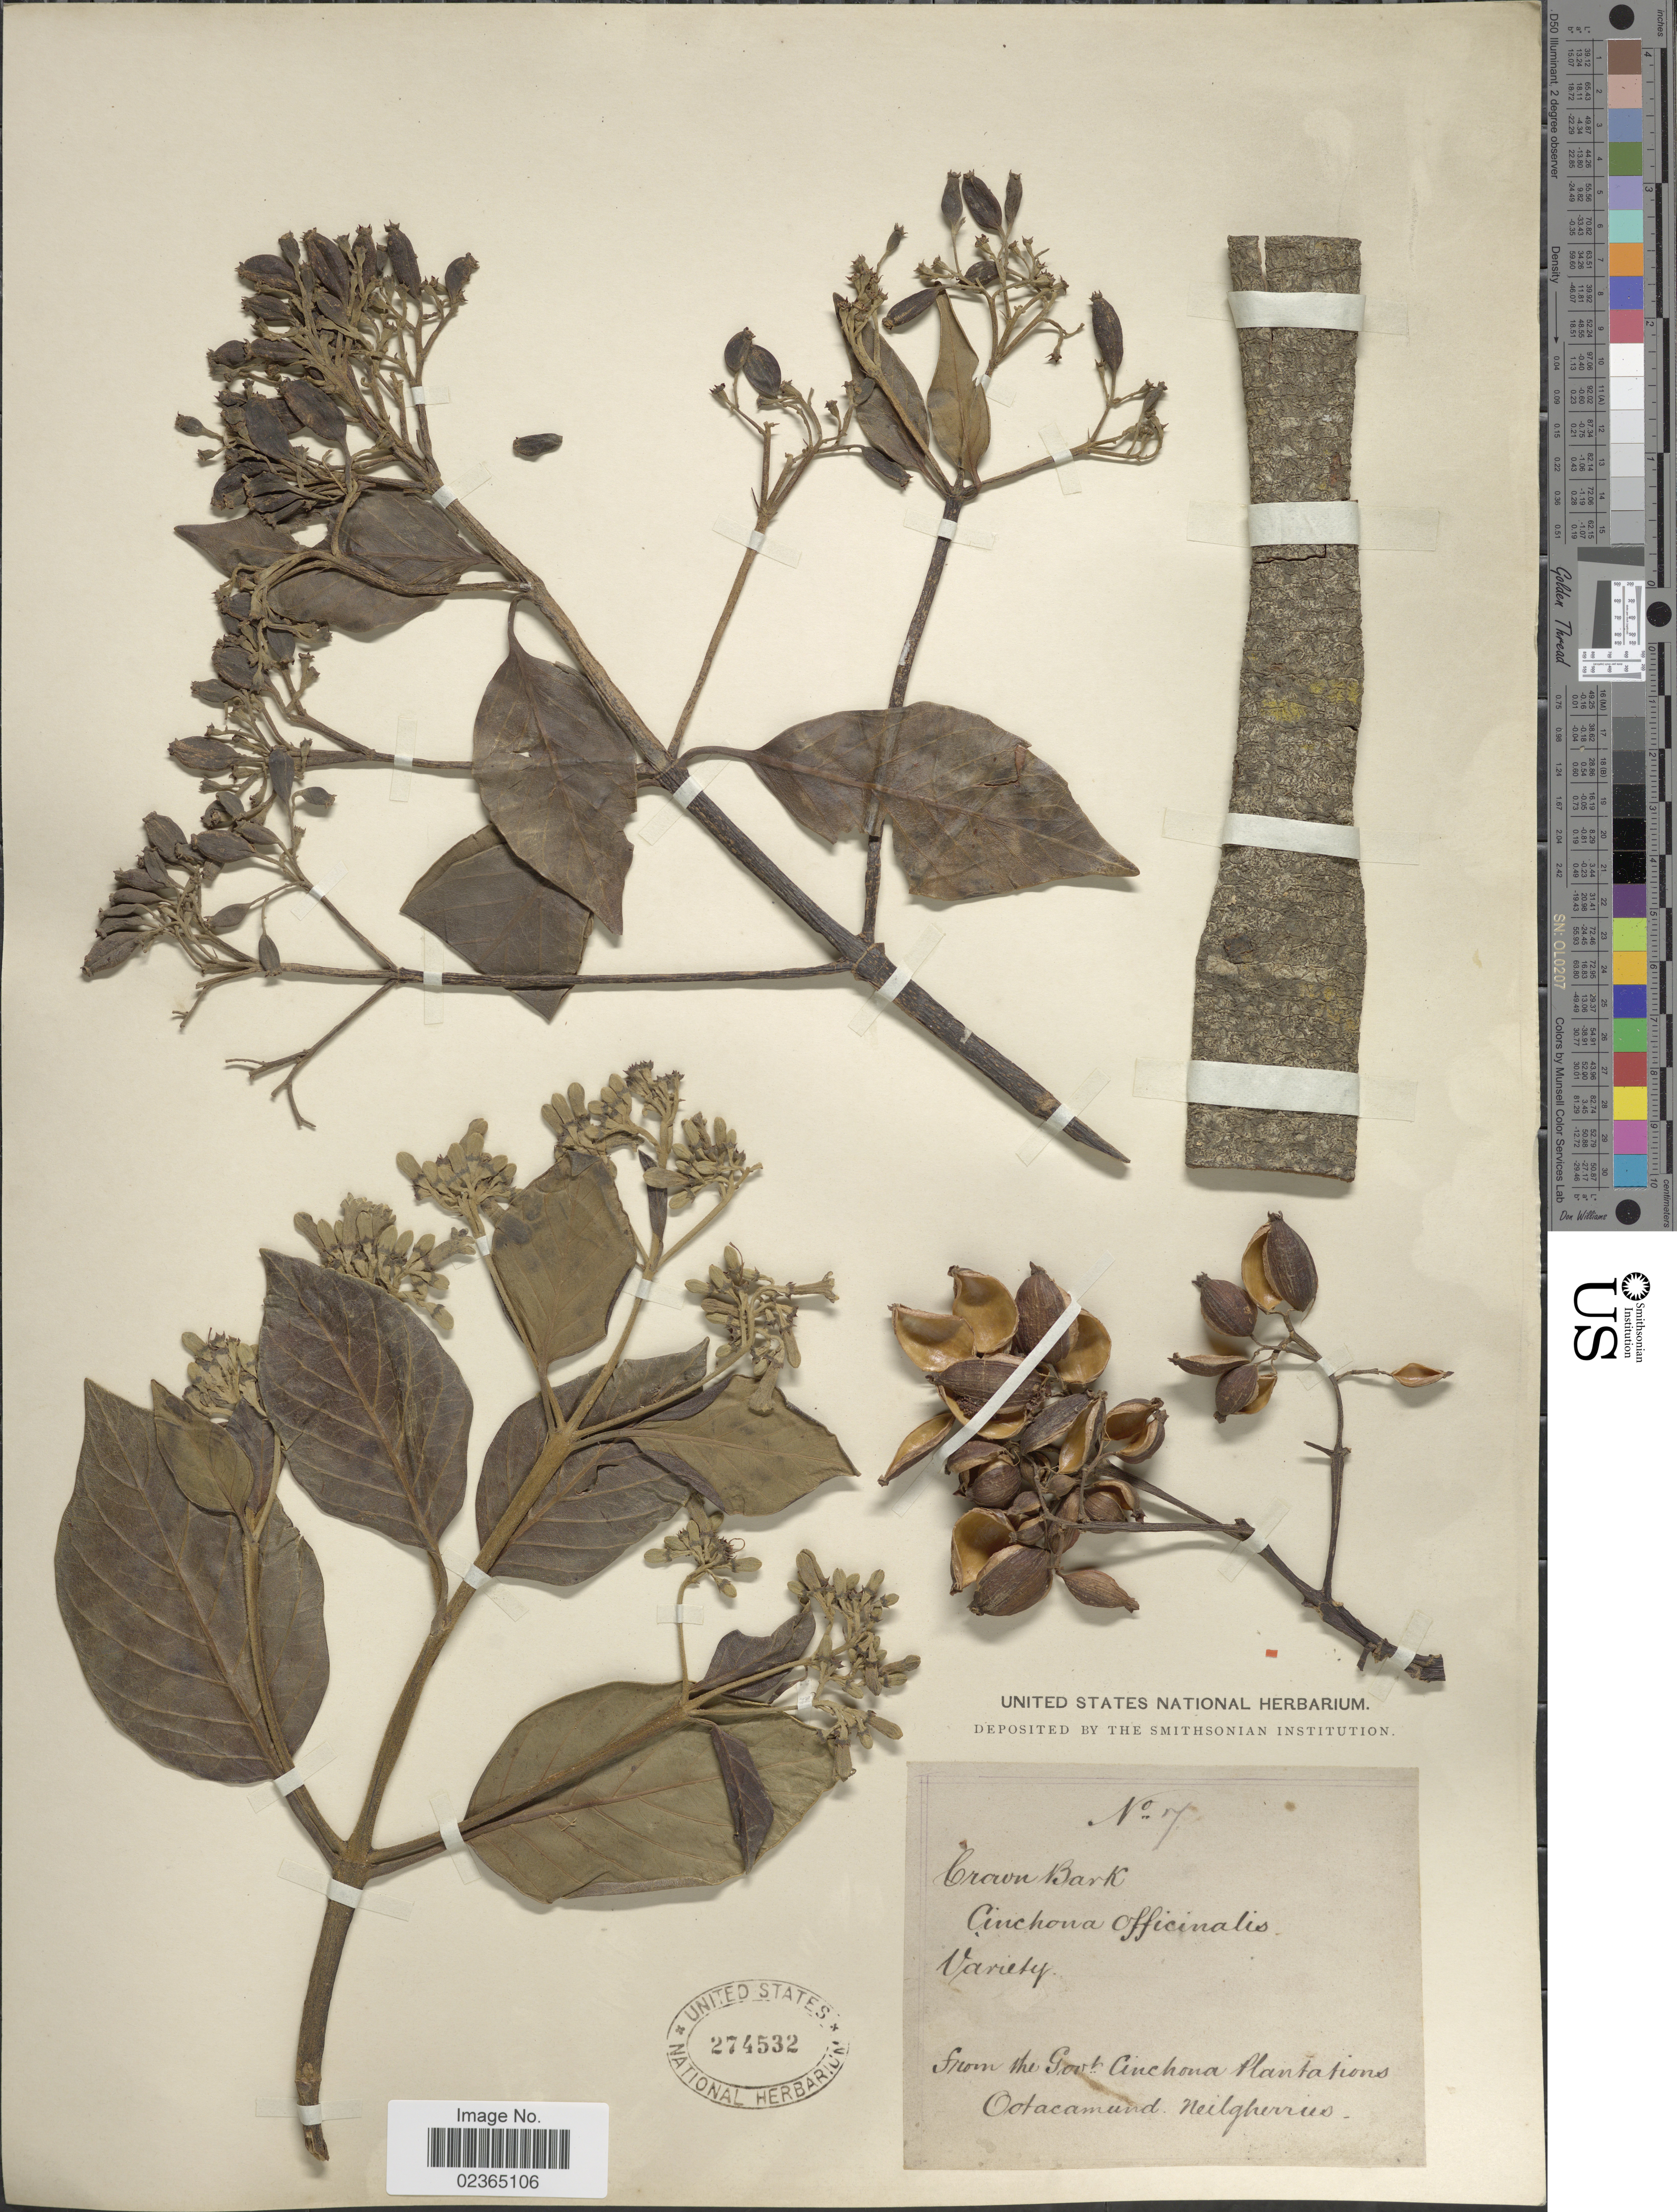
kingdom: Plantae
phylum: Tracheophyta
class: Magnoliopsida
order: Gentianales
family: Rubiaceae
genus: Cinchona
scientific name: Cinchona officinalis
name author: L.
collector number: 7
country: India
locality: Govt. Cinchona Plantations Ootacamund Neilgherries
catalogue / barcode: US 274532